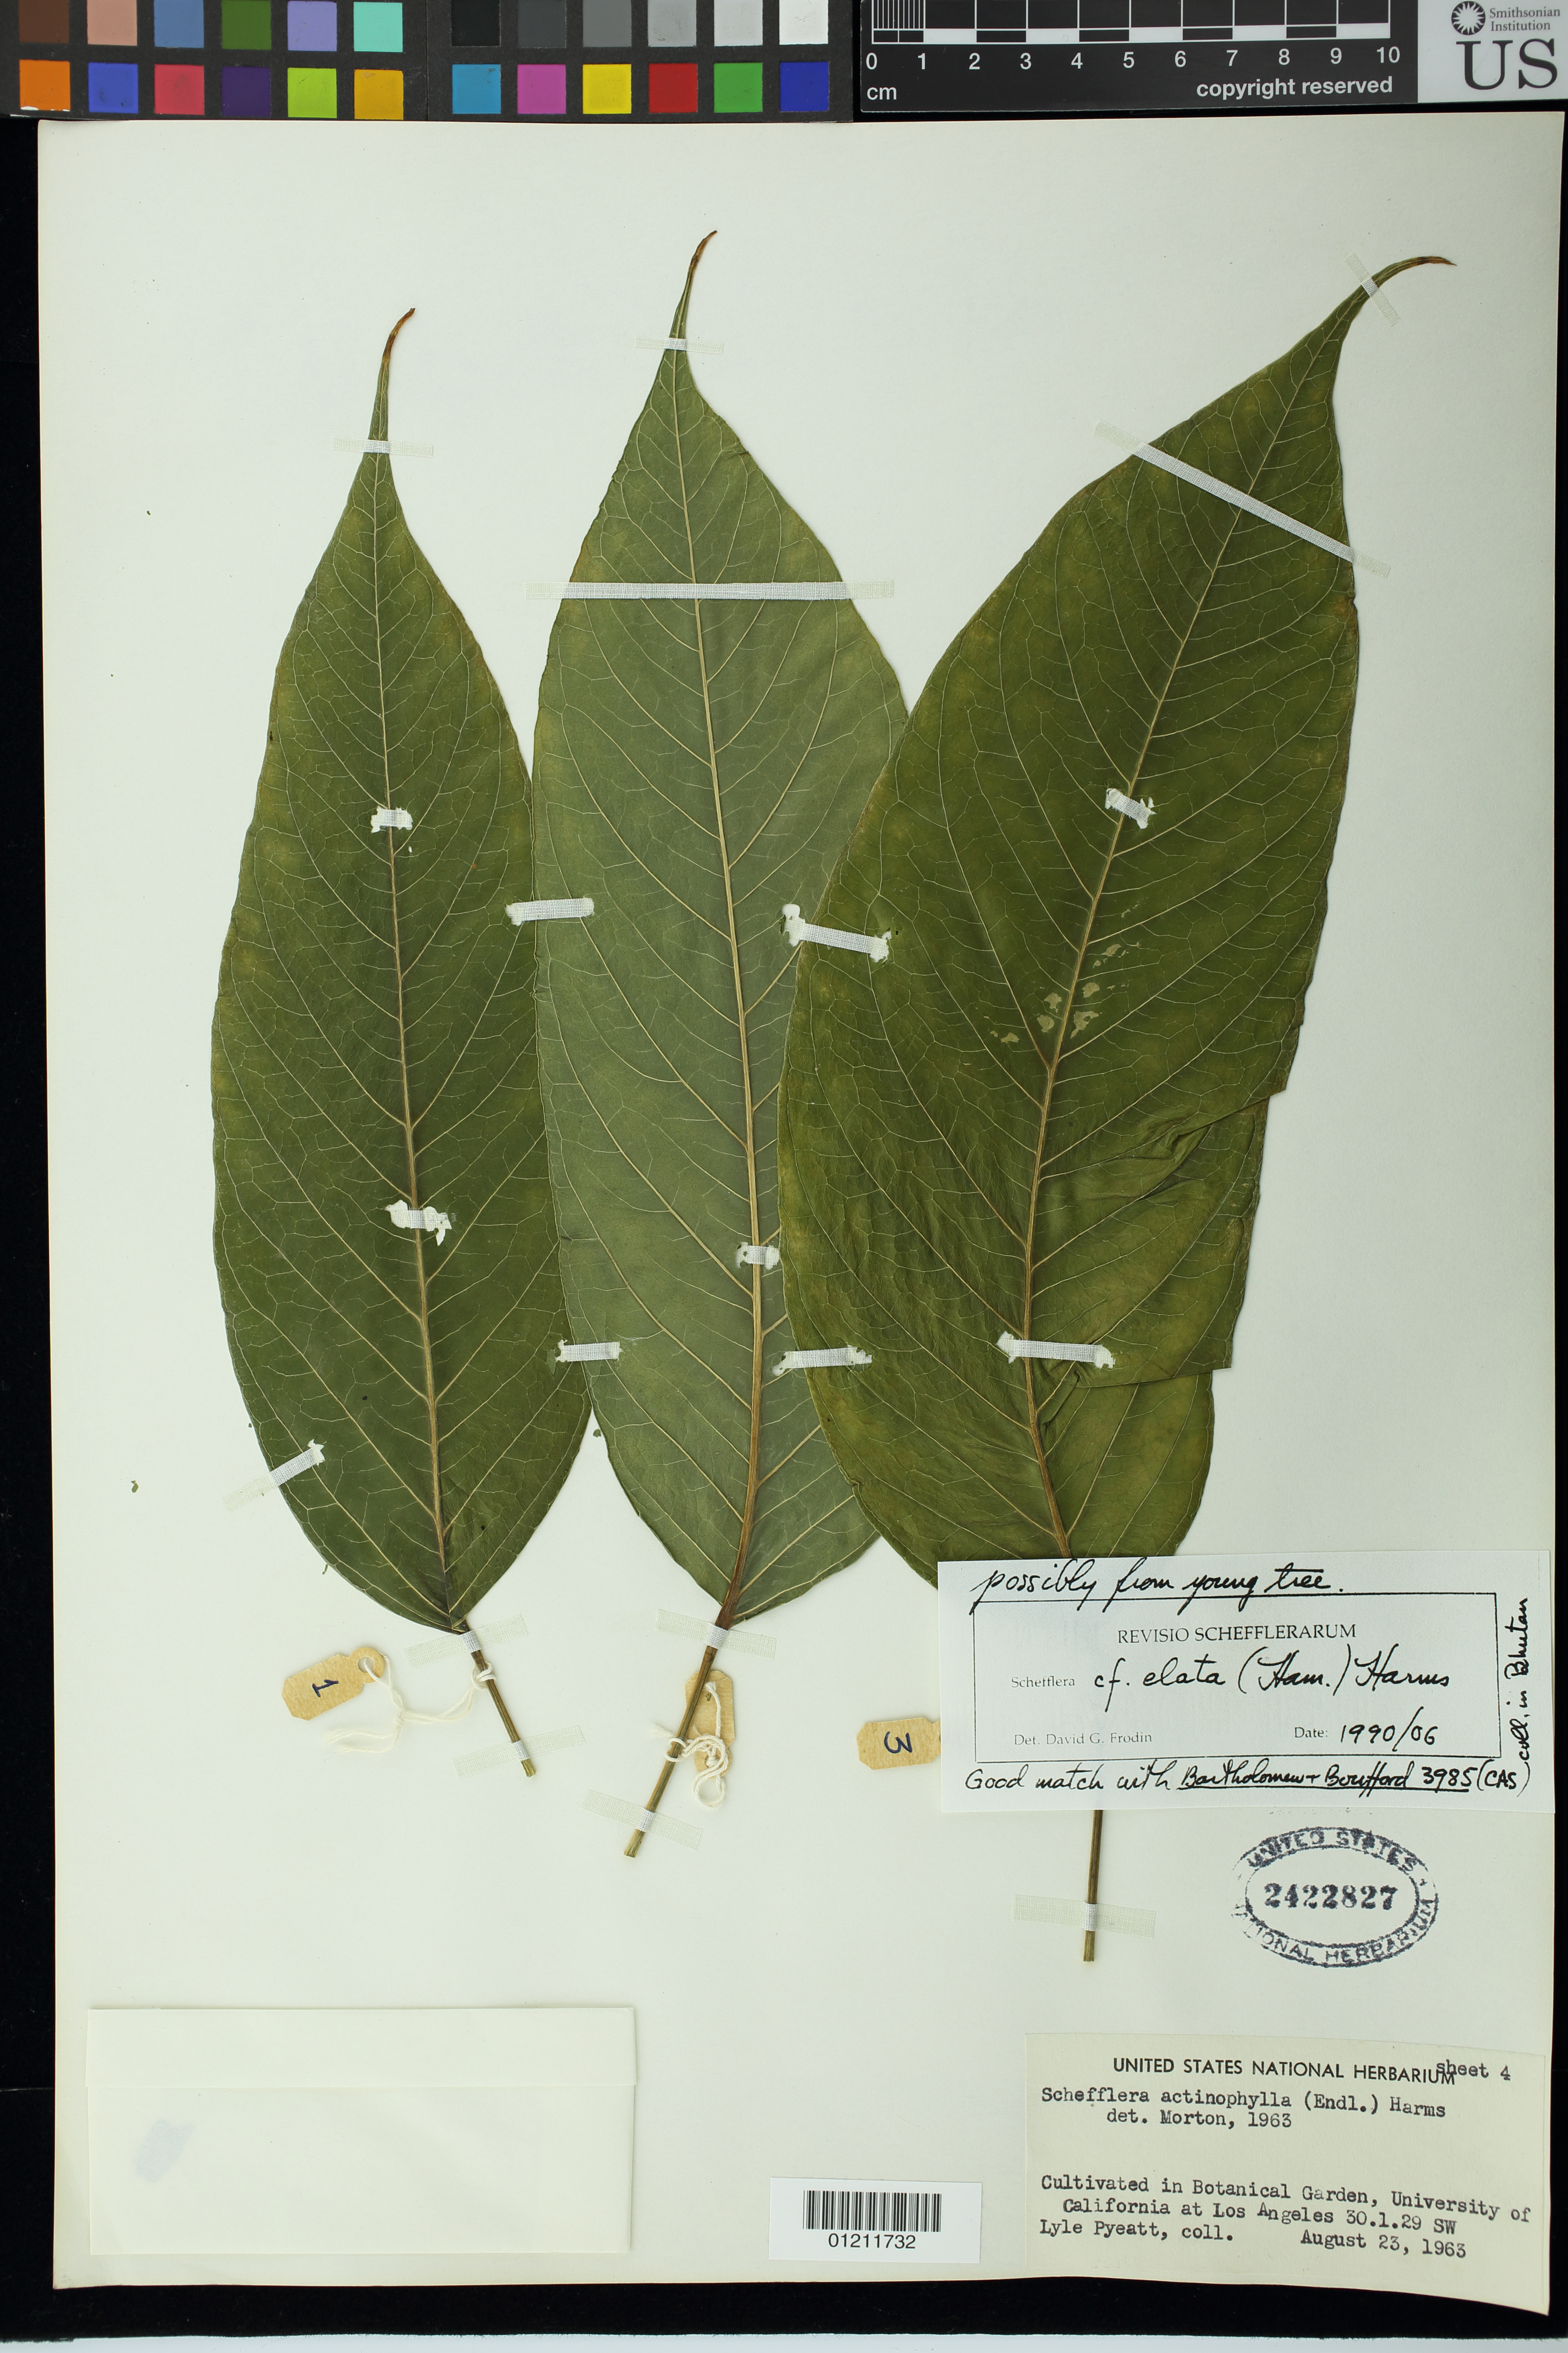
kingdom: Plantae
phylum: Tracheophyta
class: Magnoliopsida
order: Apiales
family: Araliaceae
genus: Schefflera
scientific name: Schefflera elata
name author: (Buch.-Ham.) Harms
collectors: L. Pyeatt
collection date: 1963-08-23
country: United States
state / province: California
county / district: Los Angeles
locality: Cultivated in Botanical Garden, University of California at Los Angeles 30.1.29SW.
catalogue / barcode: US 2422827